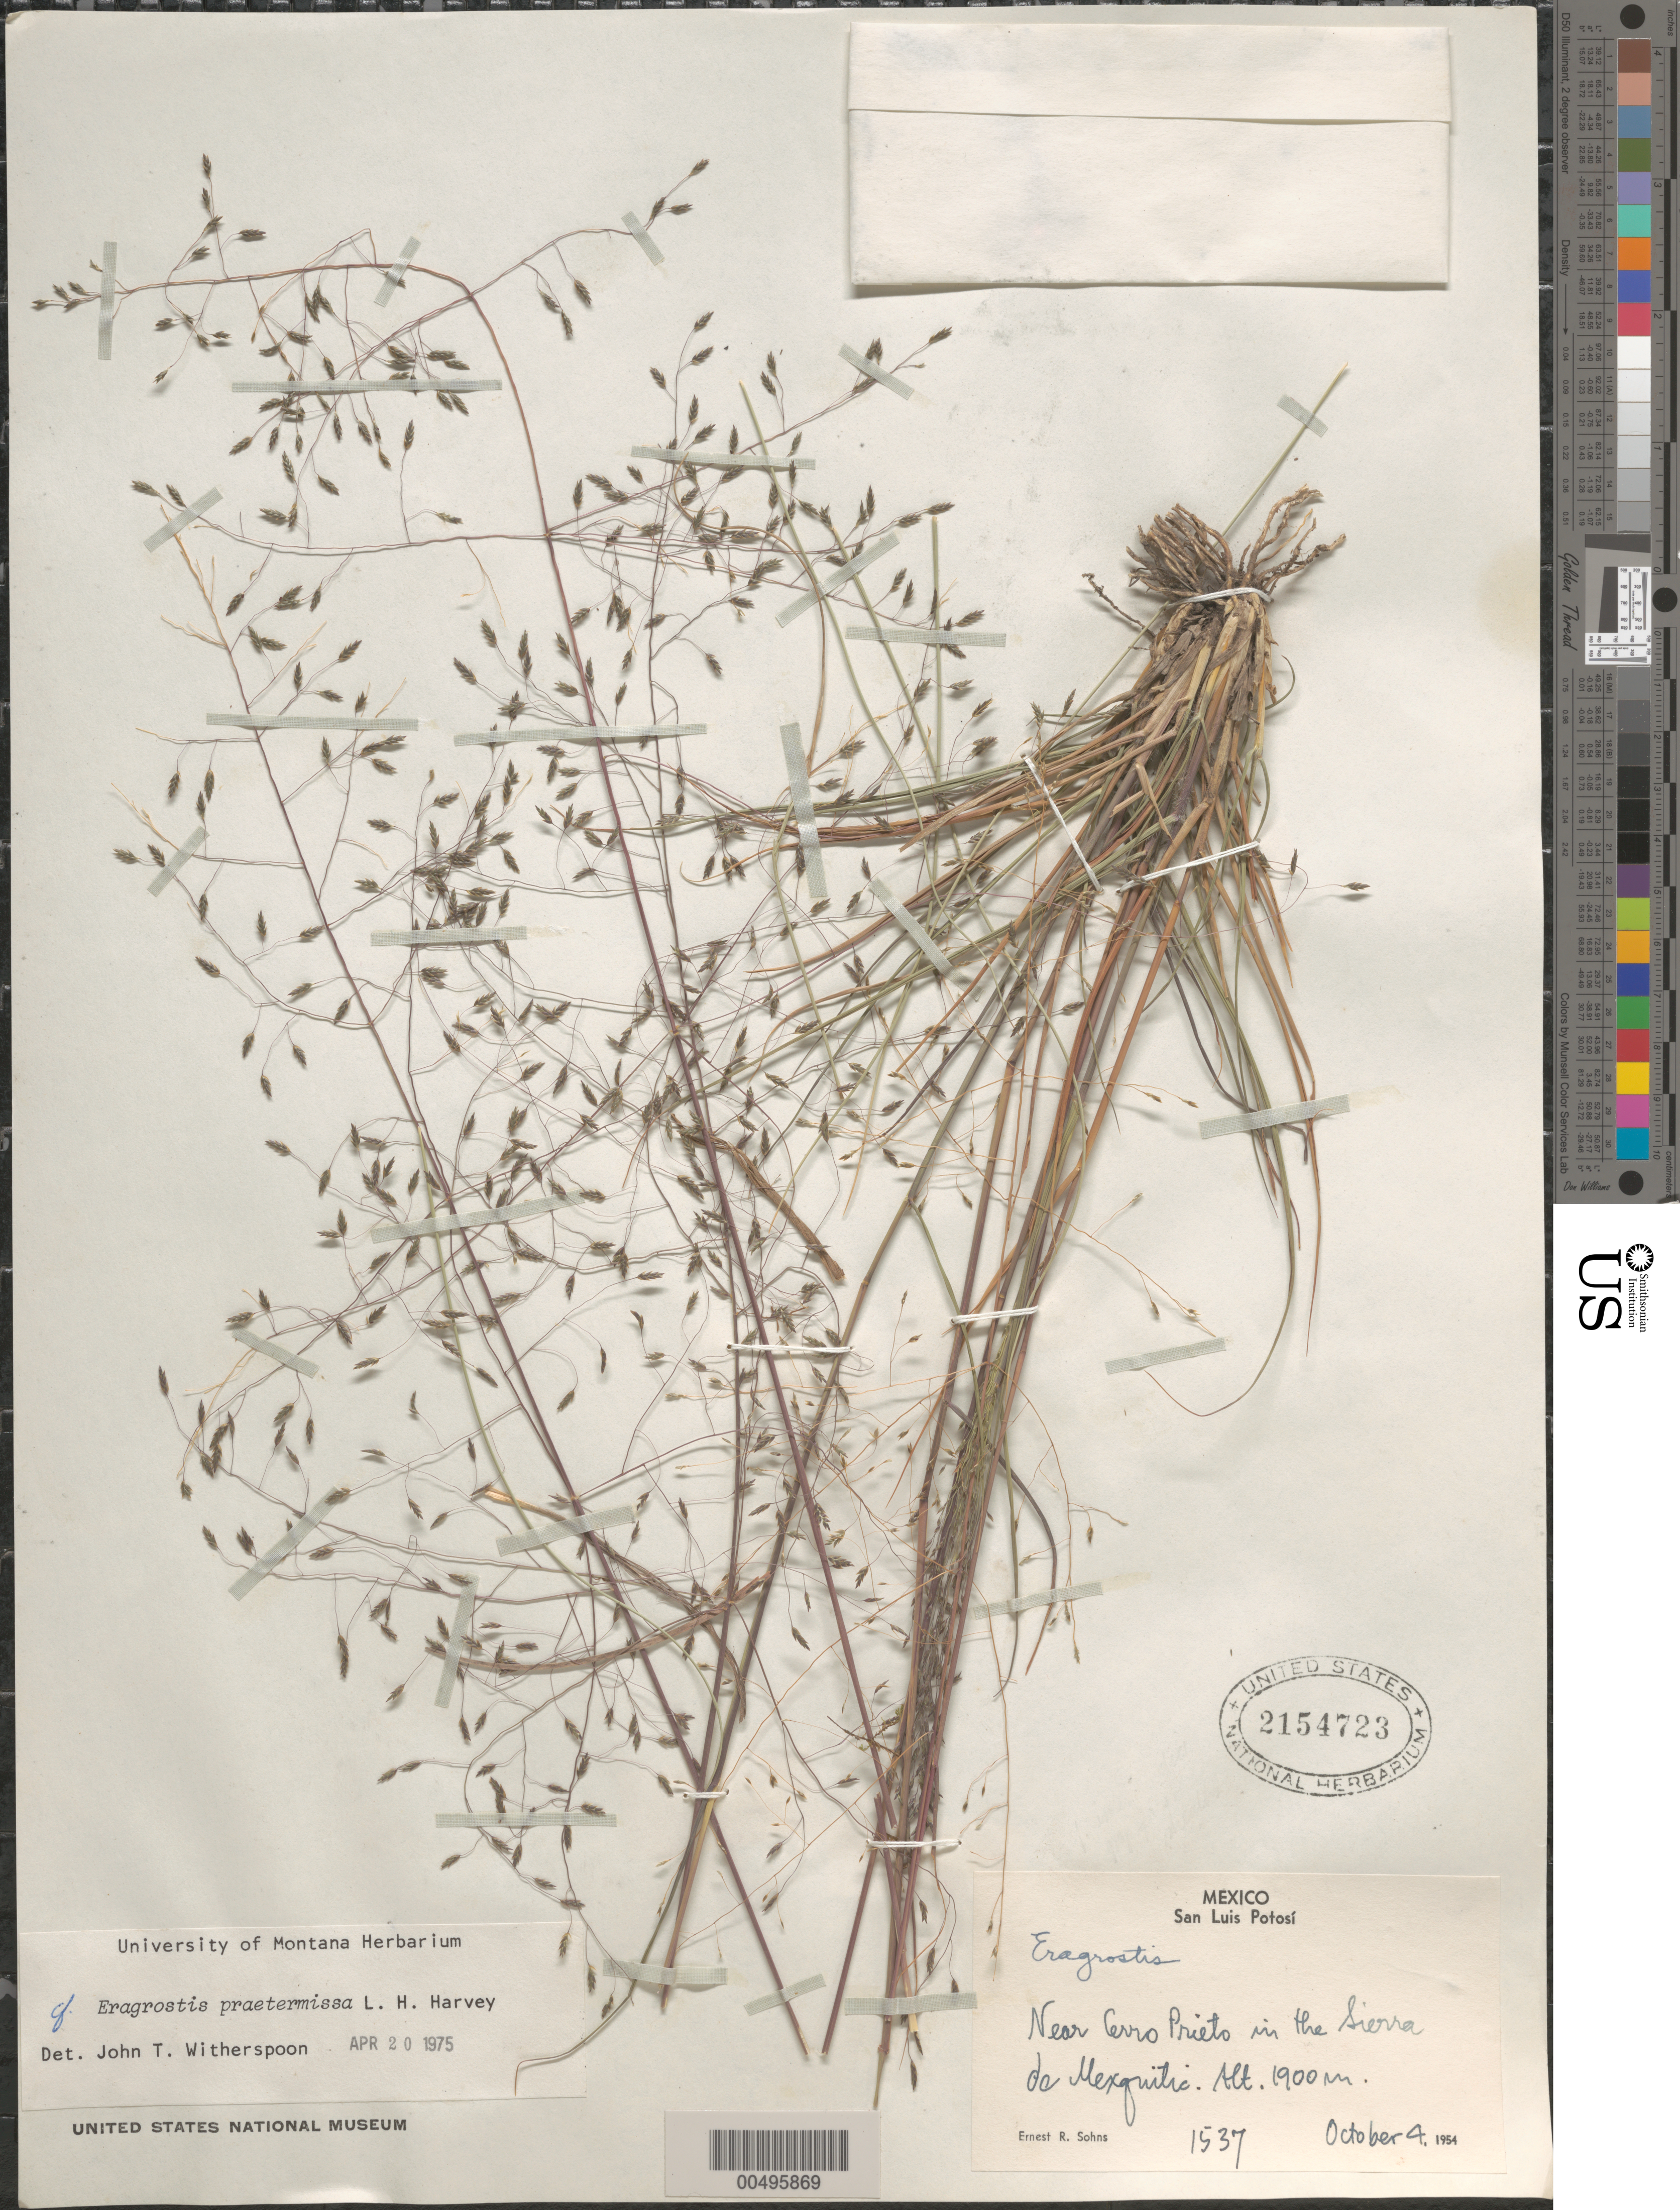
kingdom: Plantae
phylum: Tracheophyta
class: Liliopsida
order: Poales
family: Poaceae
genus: Eragrostis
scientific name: Eragrostis intermedia var. praetermissa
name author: (L.H. Harv.) Witherspoon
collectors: E. R. Sohns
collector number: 1537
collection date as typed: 4 Oct 1954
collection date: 1954-10-04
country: Mexico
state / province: San Luis Potosi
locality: Near Cerro Prieto in the Sierra de Mexquitia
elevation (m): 1900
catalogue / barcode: US 2154723